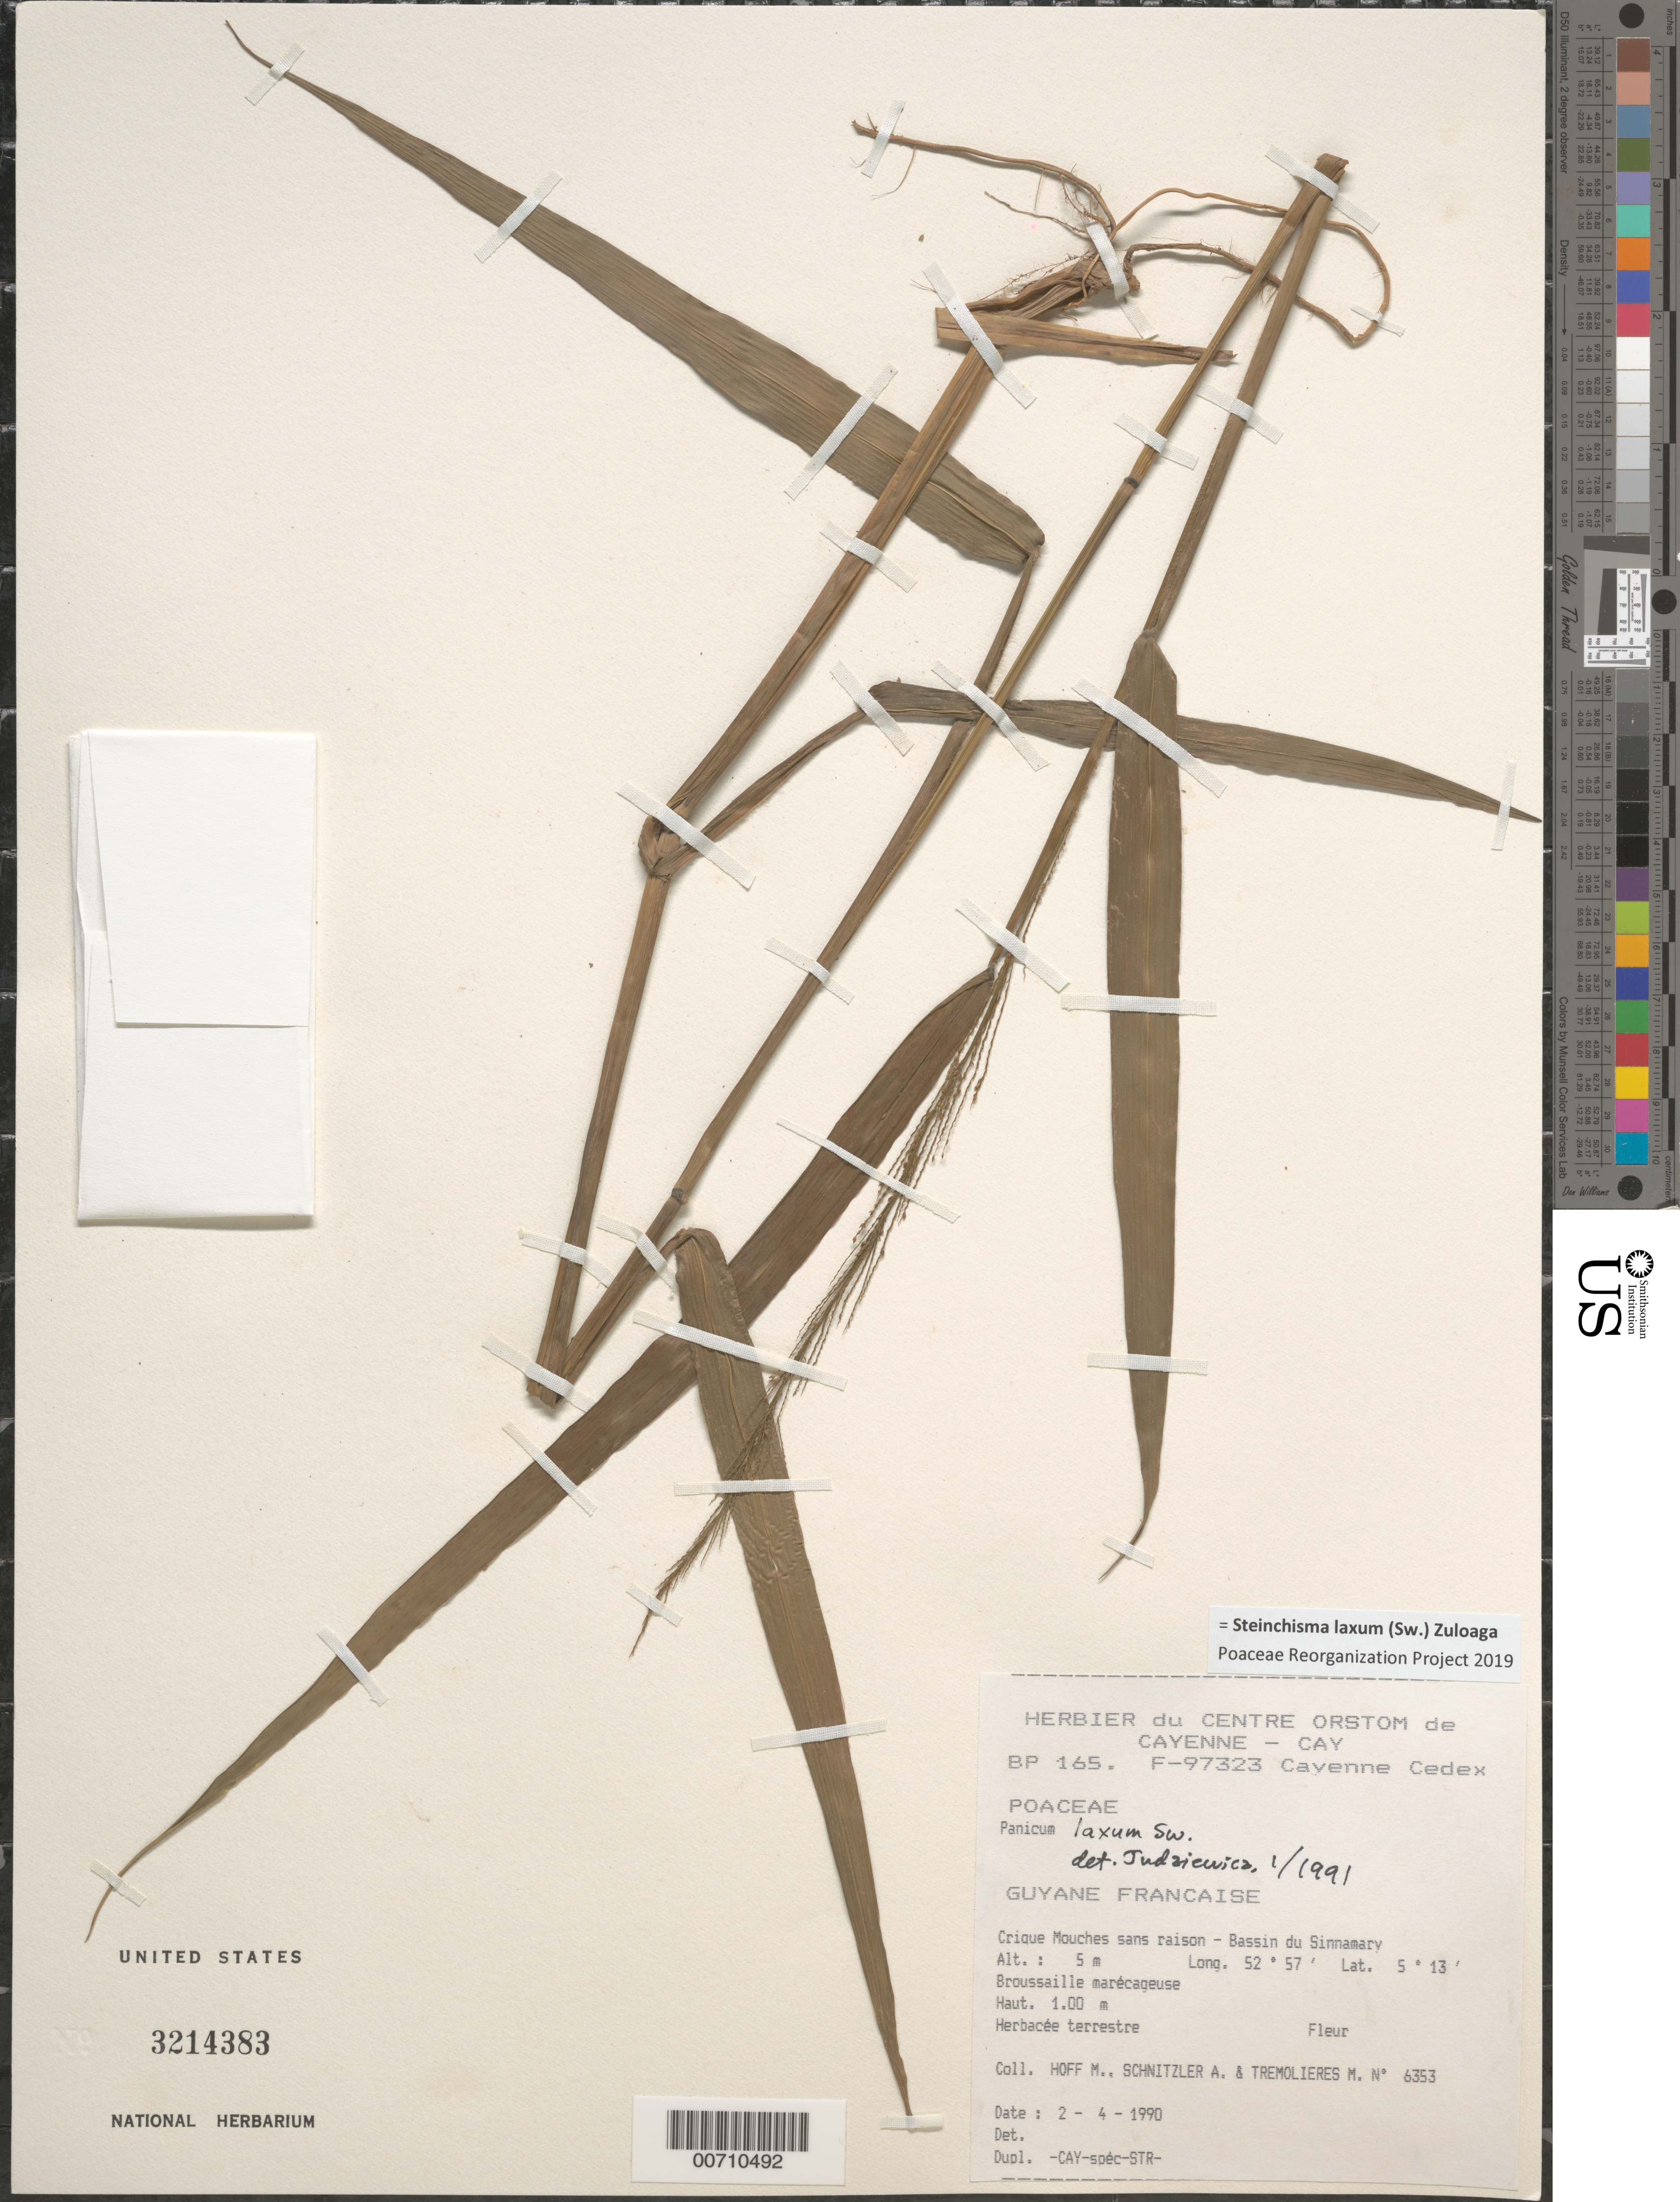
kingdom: Plantae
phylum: Tracheophyta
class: Liliopsida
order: Poales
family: Poaceae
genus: Panicum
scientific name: Panicum laxum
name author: Sw.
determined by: Judziewicz, E. J.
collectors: M. Hoff, A. Schnitzler & M. Tremolieres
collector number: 6353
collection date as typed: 2-Apr-90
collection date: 1990-04-02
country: French Guiana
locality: Crique Mouches, Bassin du Sinnamary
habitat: Broussaile marécageuse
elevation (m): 5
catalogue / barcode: US 3214383